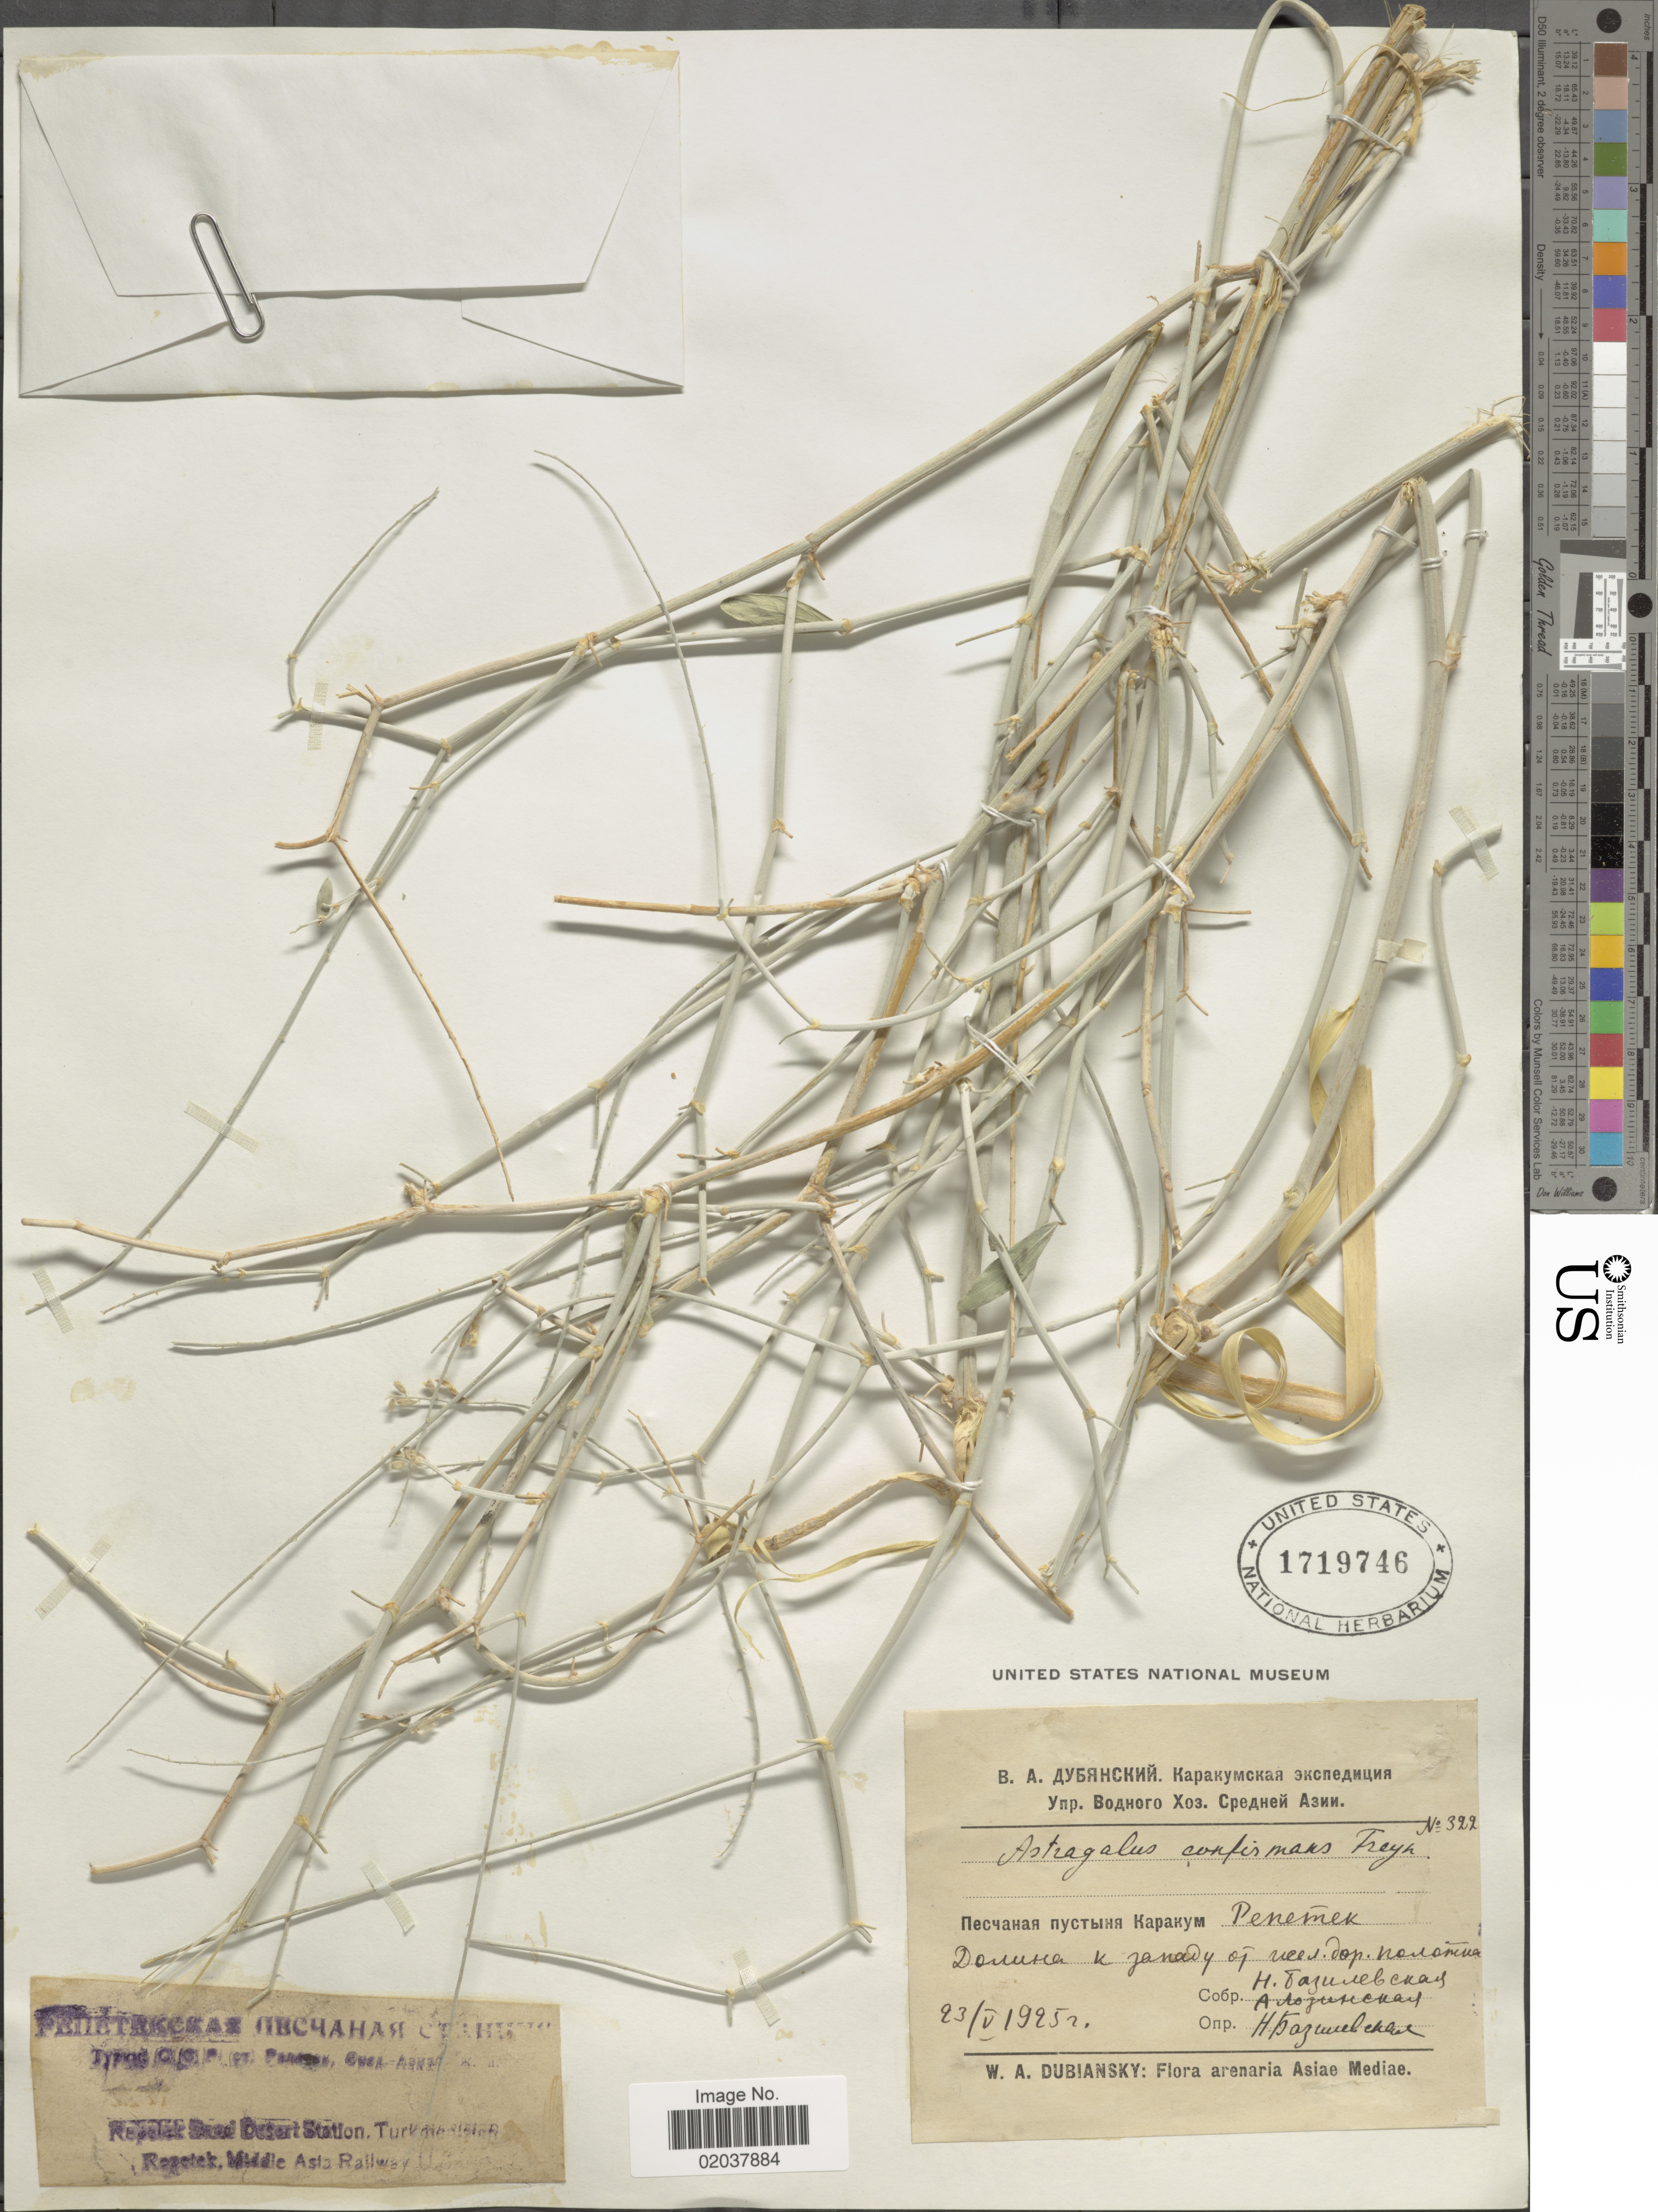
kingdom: Plantae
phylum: Tracheophyta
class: Magnoliopsida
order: Fabales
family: Fabaceae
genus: Astragalus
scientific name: Astragalus confirmans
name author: Freyn & Bornm.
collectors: N. Bazilevskaya & A. Lozinskaya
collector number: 322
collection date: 1925-05-23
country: Turkmenistan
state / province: Lebap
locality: Repetek Station, Karakum Desert.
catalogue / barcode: US 1719746